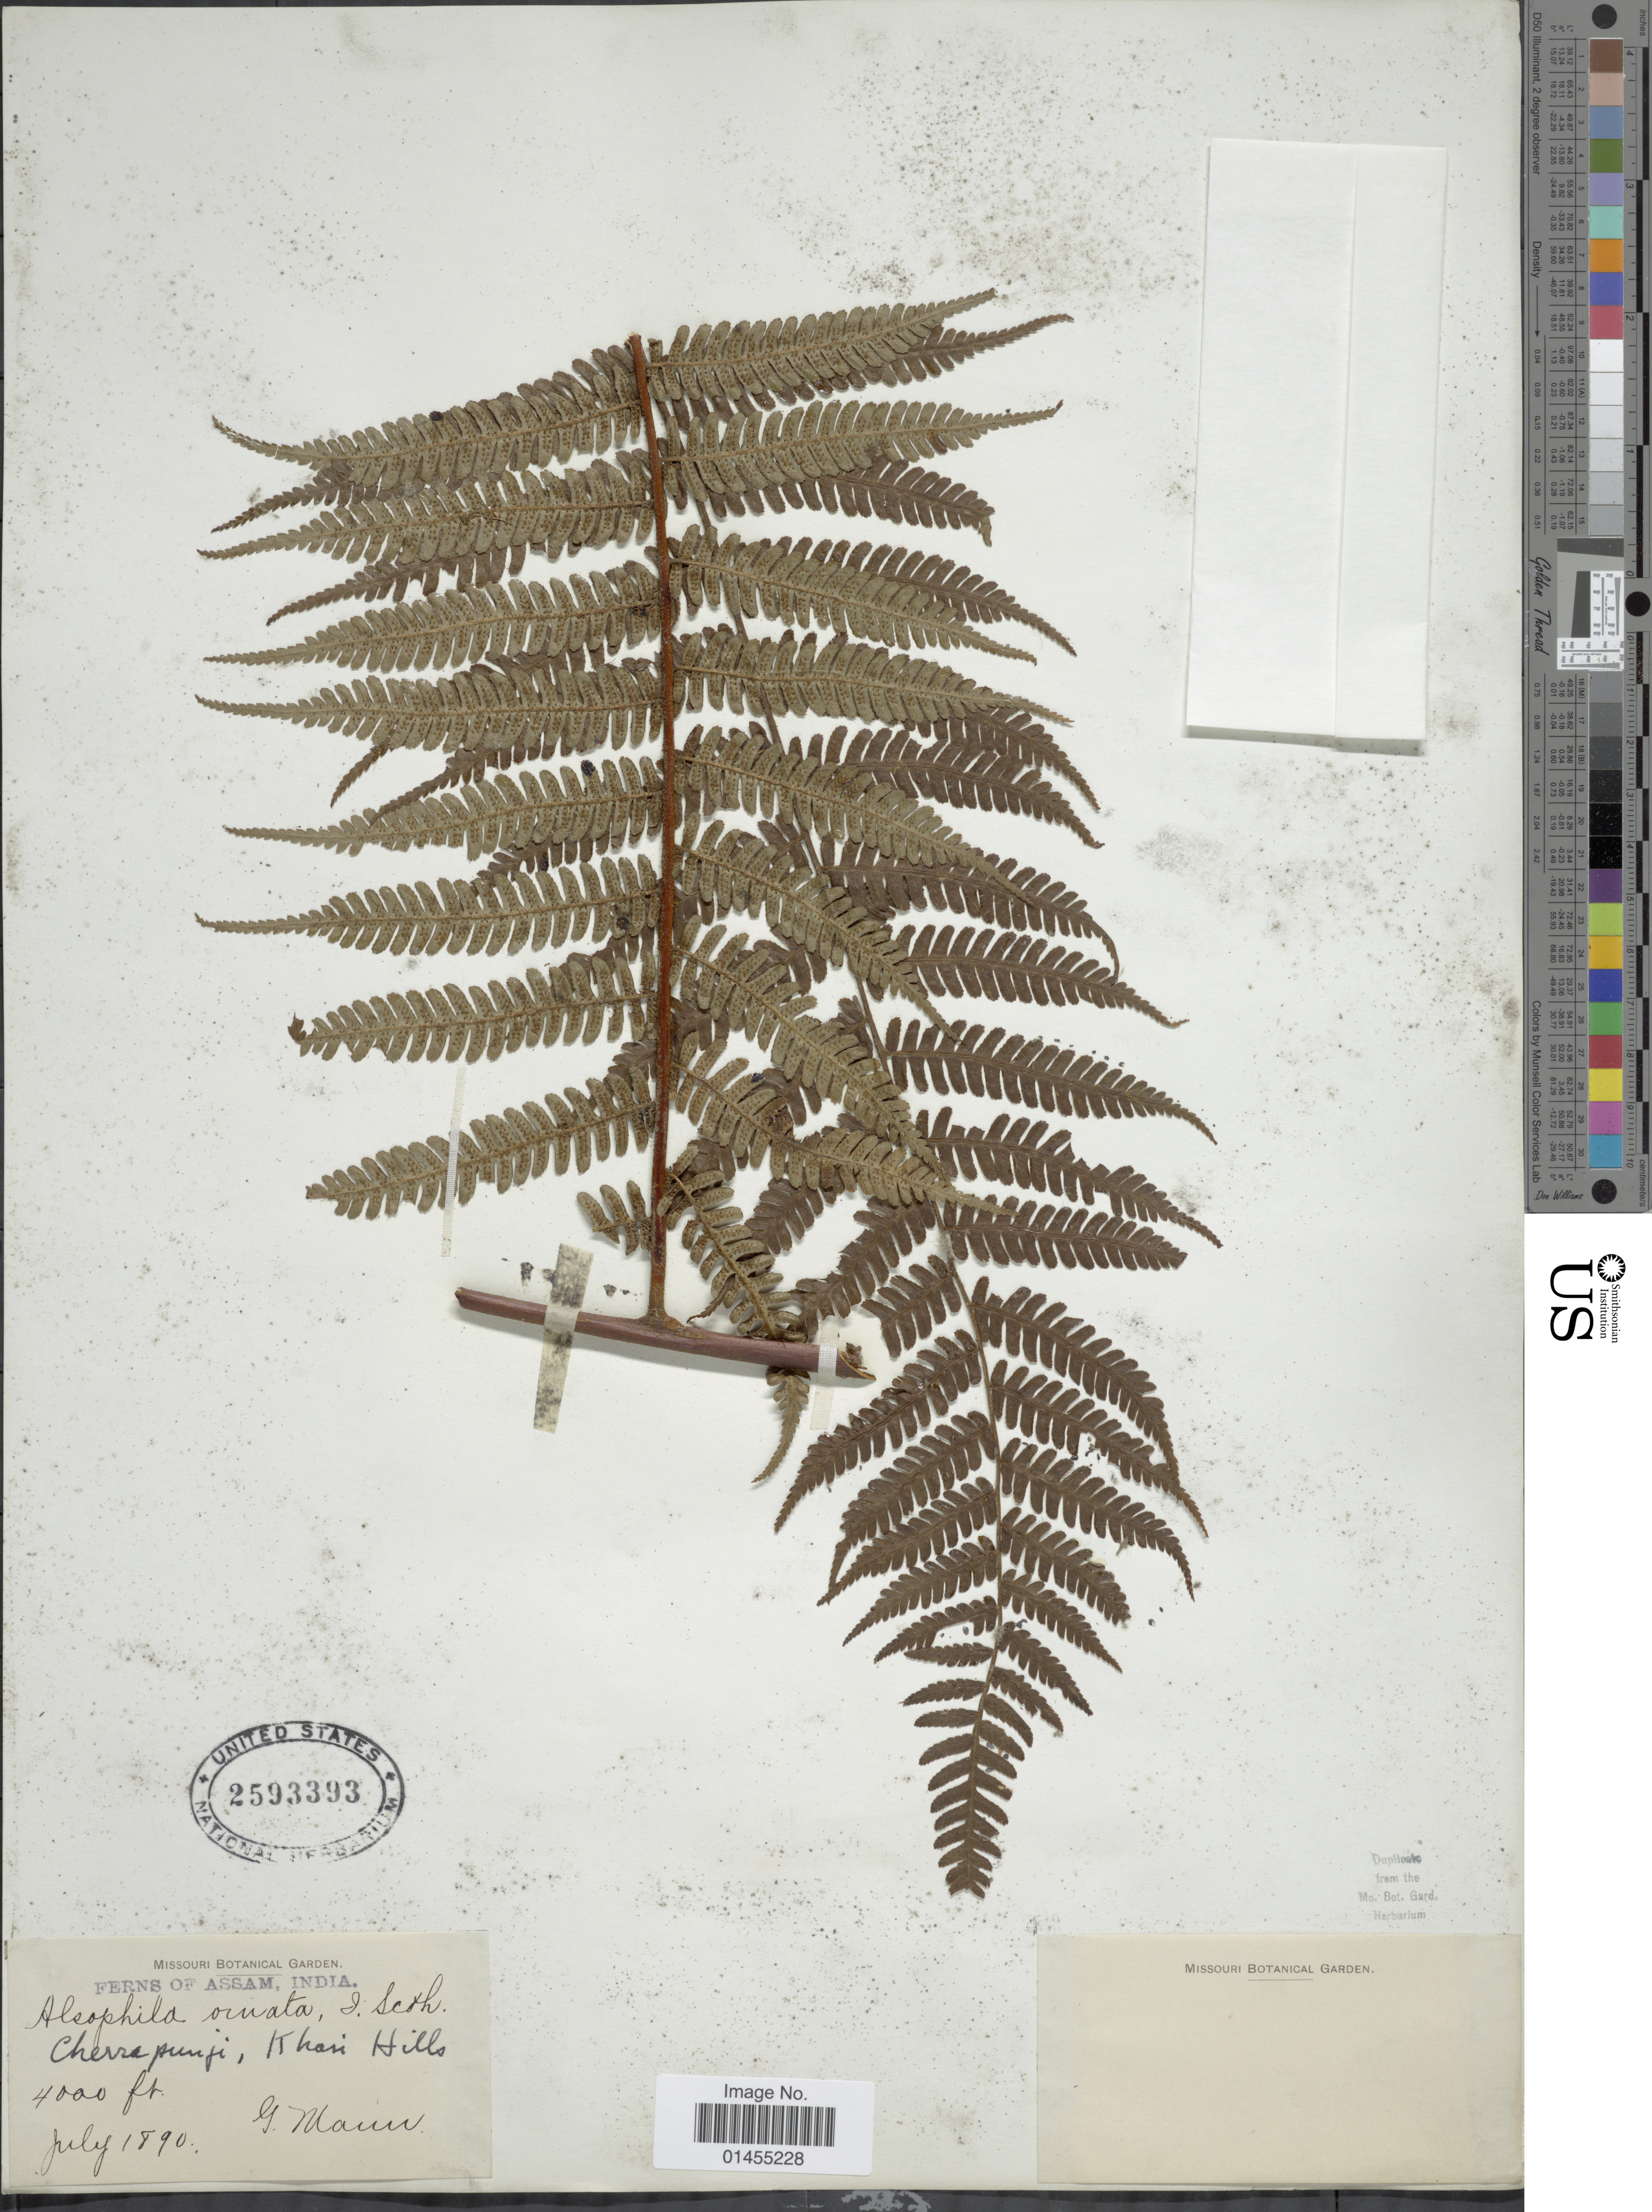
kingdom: Plantae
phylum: Tracheophyta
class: Polypodiopsida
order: Cyatheales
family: Cyatheaceae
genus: Alsophila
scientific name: Alsophila khaysana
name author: Moore ex Kuhn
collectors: G. Mann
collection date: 1890-07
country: India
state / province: Meghalaya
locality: Cherrapunji, Khasi Hills.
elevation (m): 1219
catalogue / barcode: US 2593393